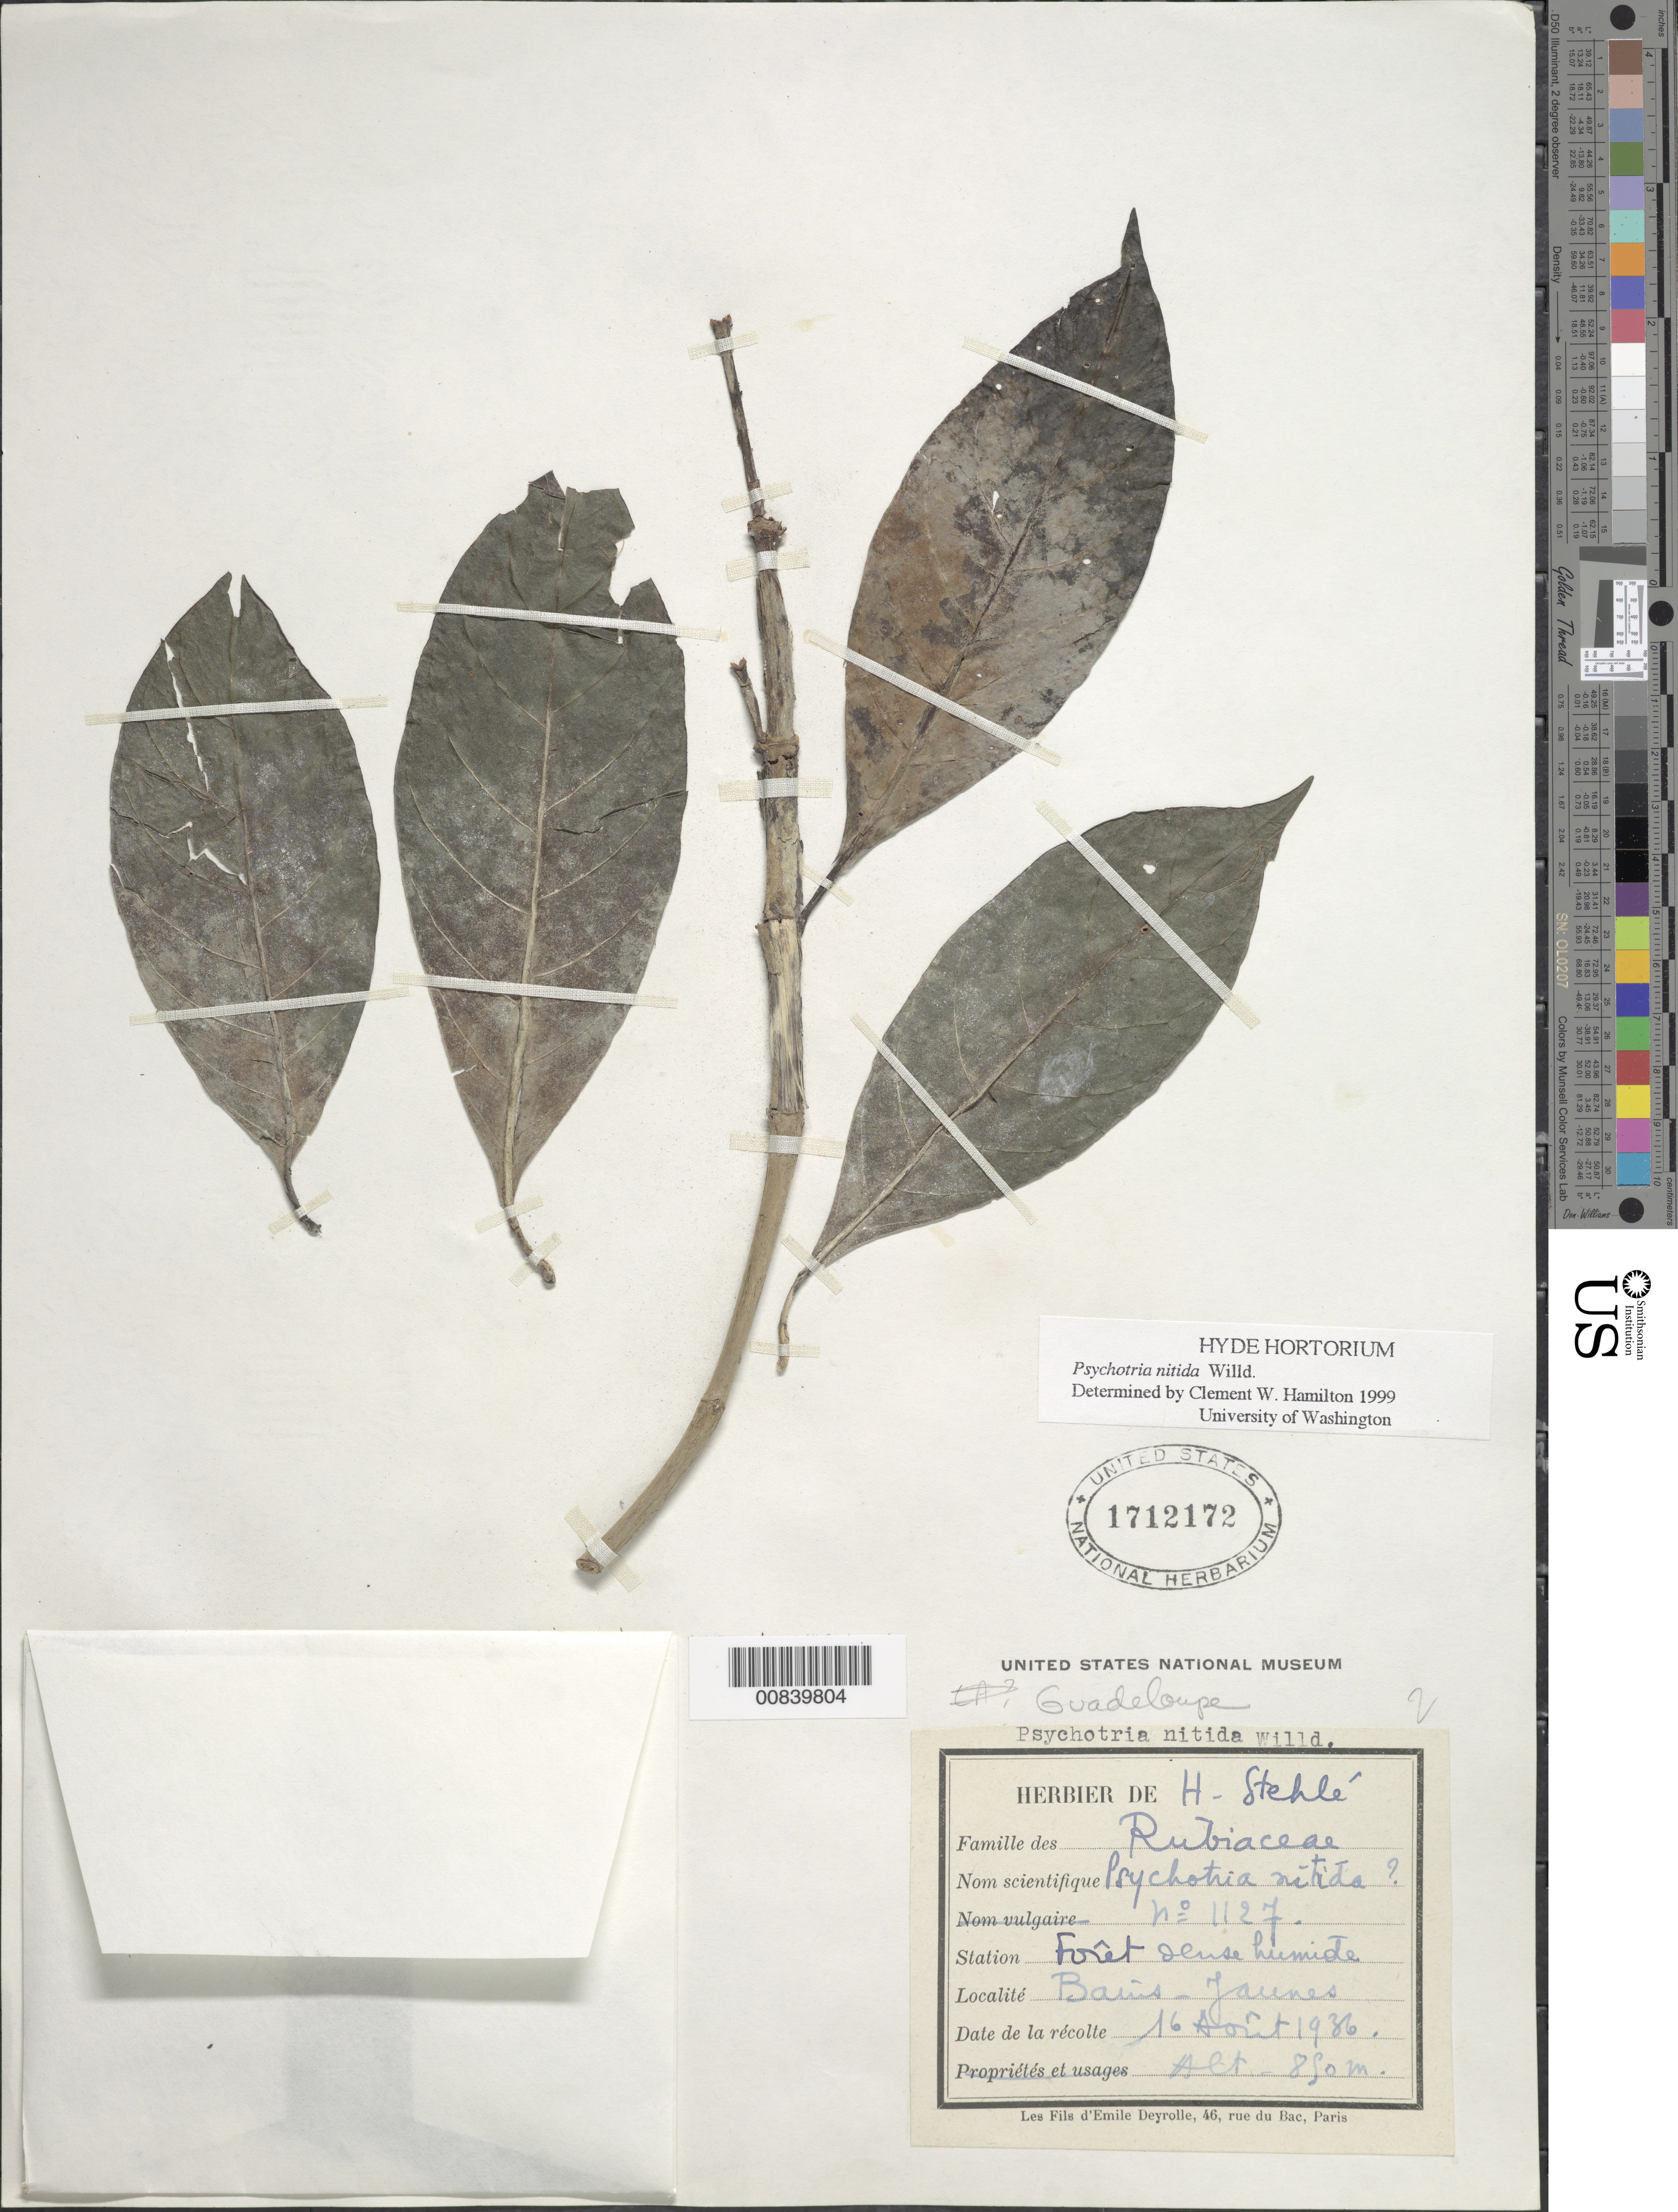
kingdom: Plantae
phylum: Tracheophyta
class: Magnoliopsida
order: Gentianales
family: Rubiaceae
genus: Psychotria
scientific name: Psychotria mapourioides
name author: DC.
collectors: H. Stehlé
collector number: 1127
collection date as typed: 16 Aug 1936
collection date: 1936-08-16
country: Guadeloupe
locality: Bains-Jaunes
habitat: Forêt dense humide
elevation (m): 850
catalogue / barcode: US 1712172